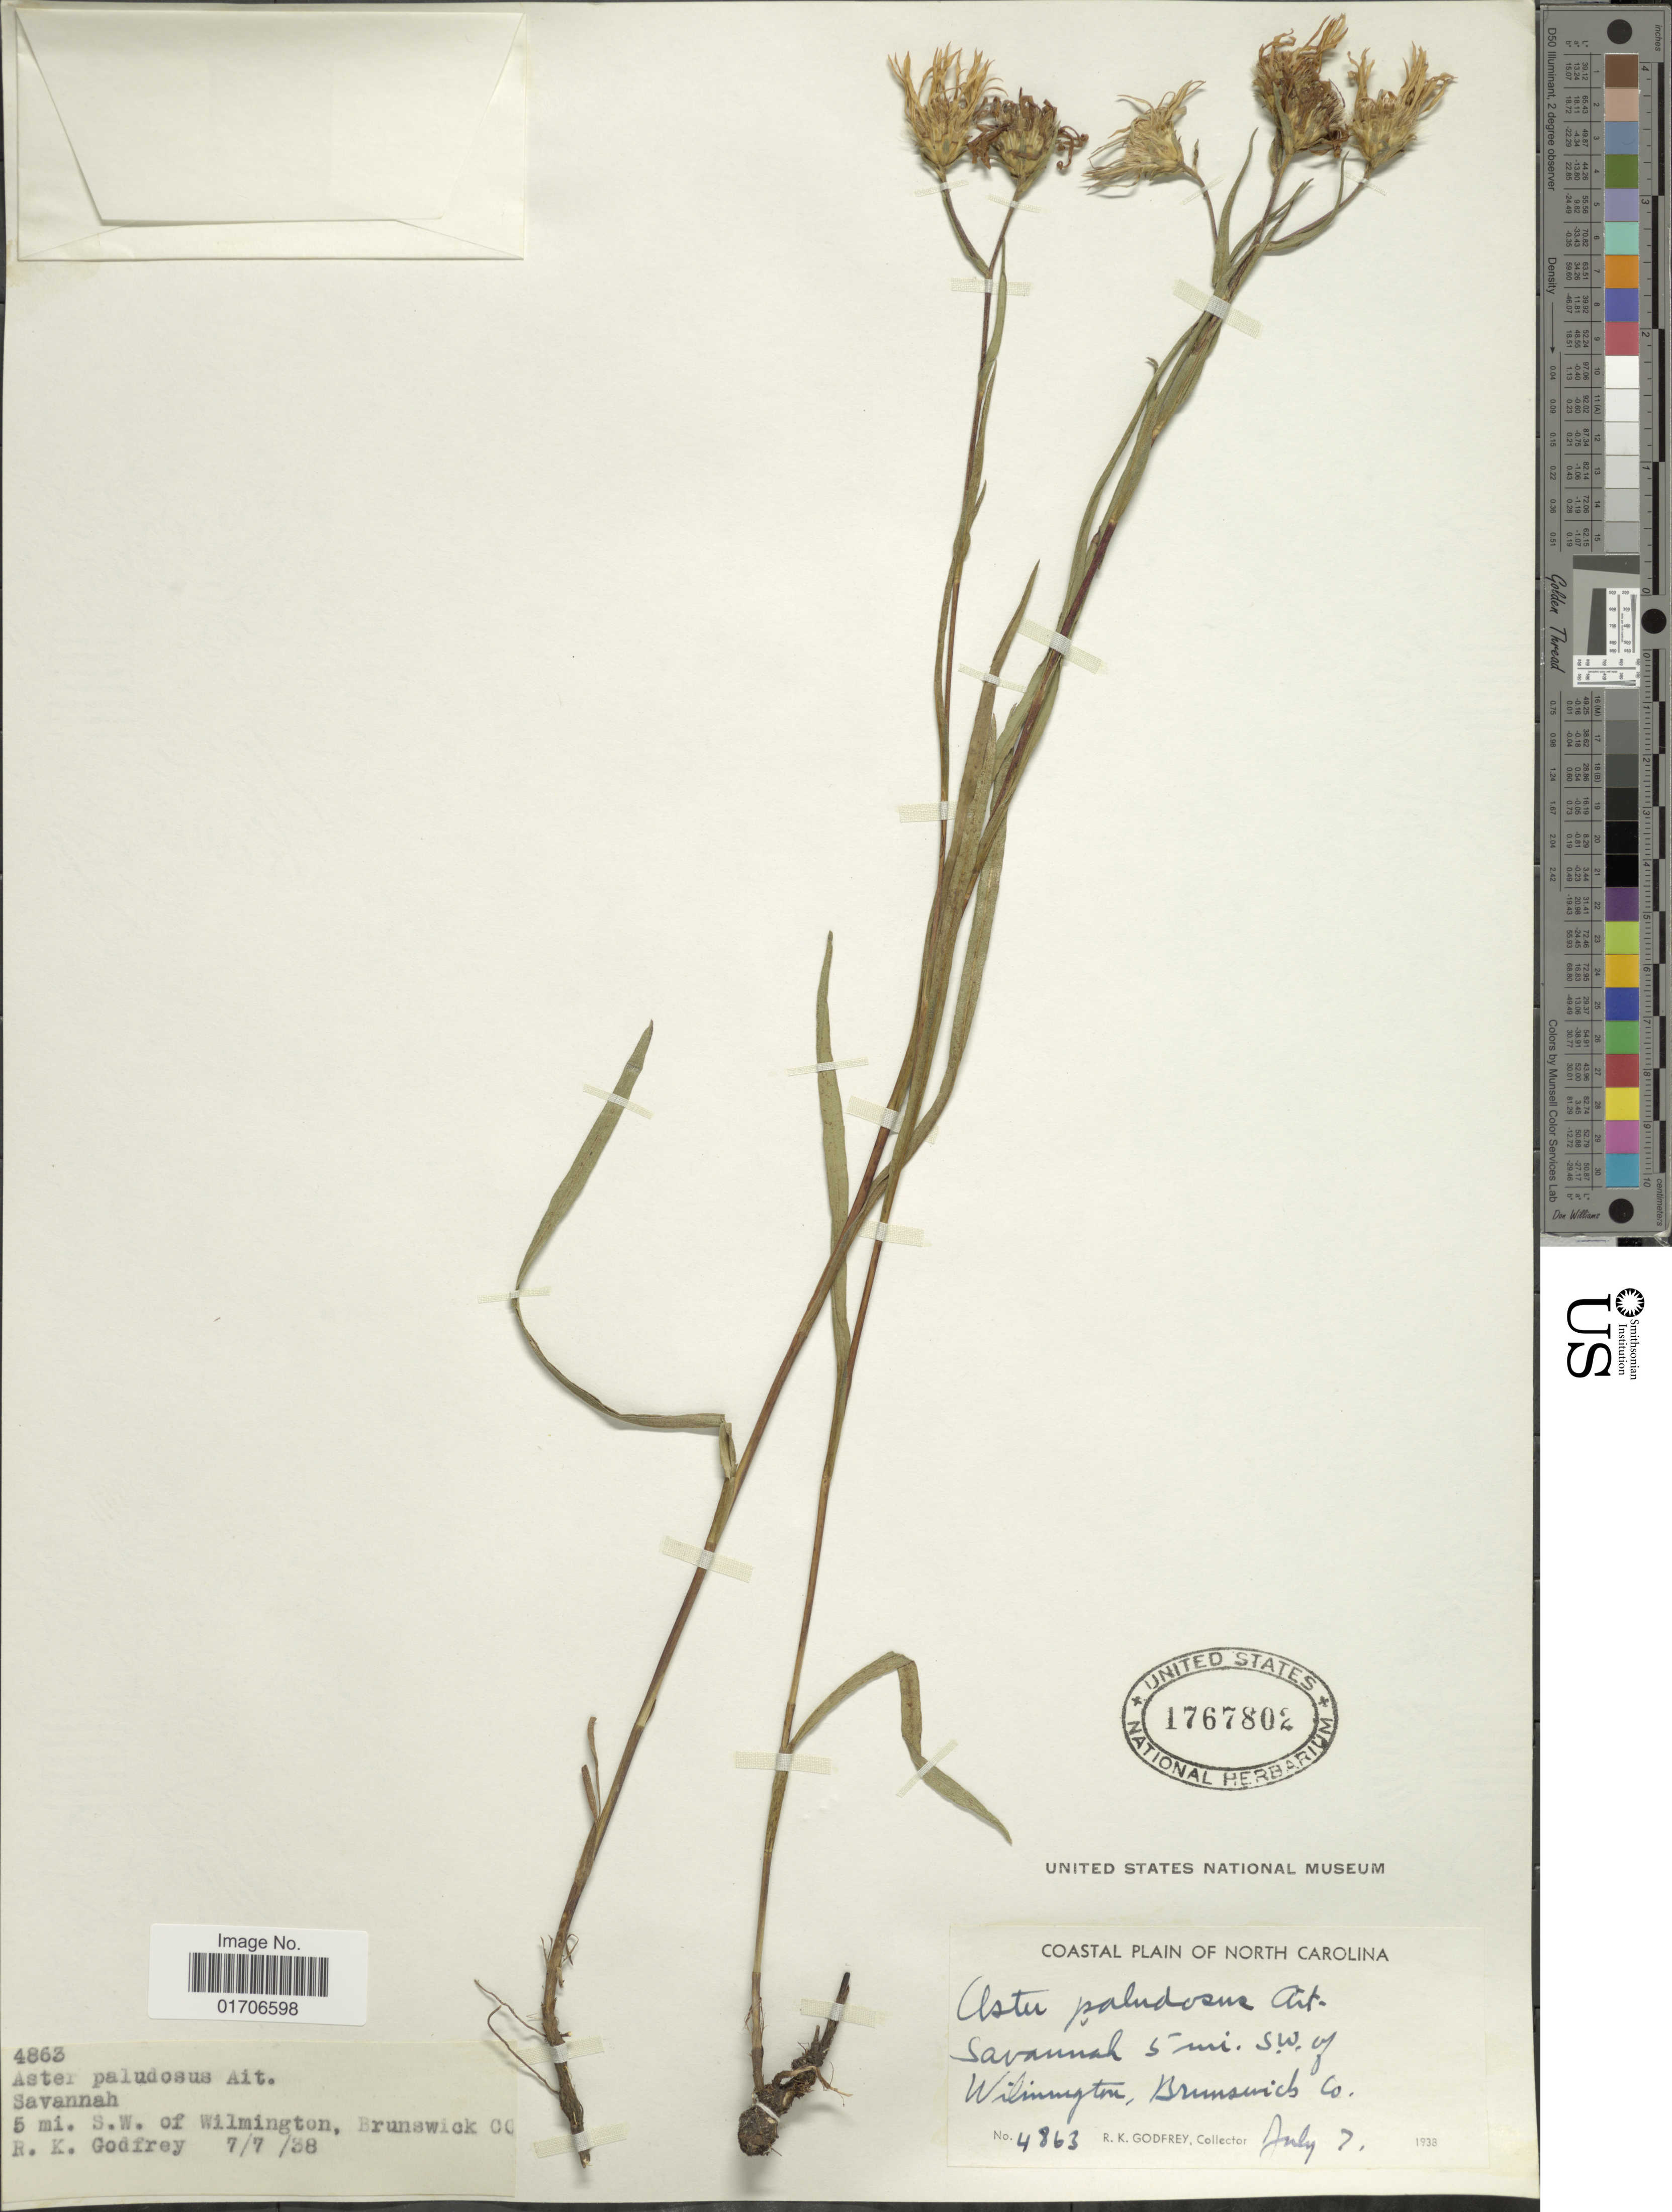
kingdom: Plantae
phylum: Tracheophyta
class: Magnoliopsida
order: Asterales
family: Asteraceae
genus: Eurybia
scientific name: Eurybia paludosa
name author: (Aiton) G.L. Nesom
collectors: R. K. Godfrey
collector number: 4863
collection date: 1938-07-07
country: United States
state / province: North Carolina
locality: Coastal Plain of North Carolina. Savannah. 5 mi. S.W. of Wilmington, Brunswick Co.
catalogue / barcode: US 1767802